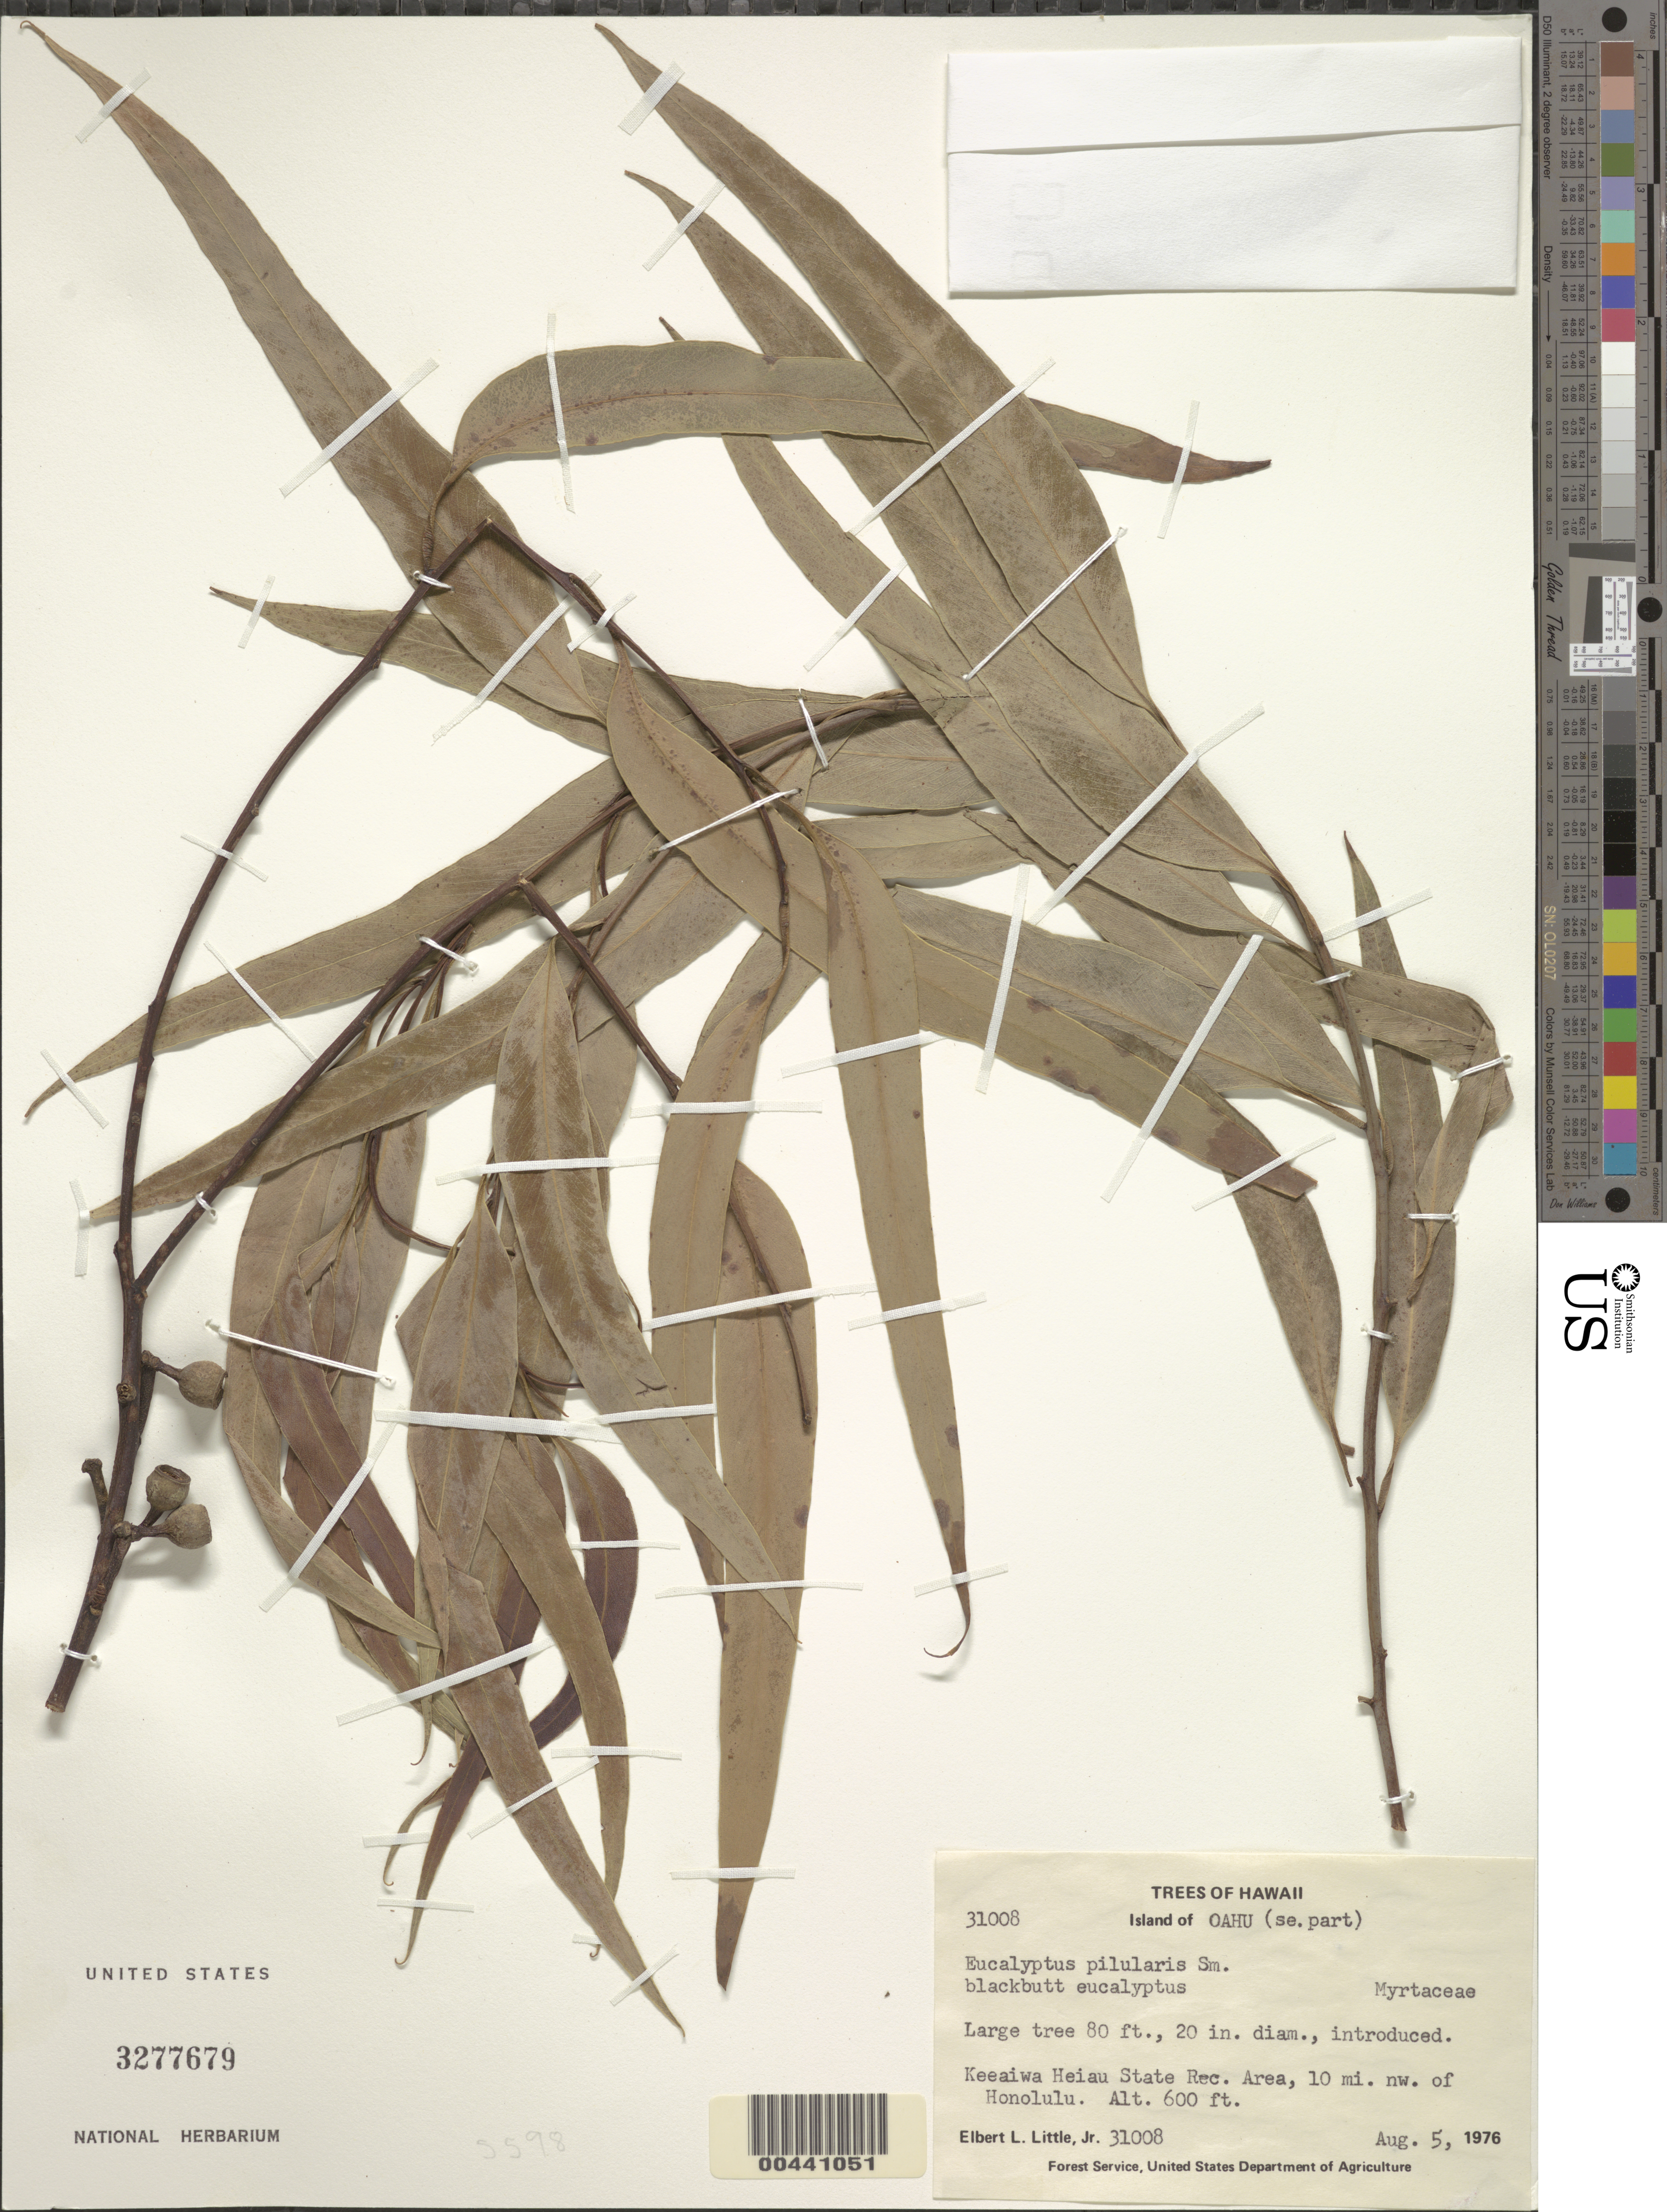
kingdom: Plantae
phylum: Tracheophyta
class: Magnoliopsida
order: Myrtales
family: Myrtaceae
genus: Eucalyptus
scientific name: Eucalyptus pilularis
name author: Sm.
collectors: E. L. Little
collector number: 31008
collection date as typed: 5 Aug 1976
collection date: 1976-08-05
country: United States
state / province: Hawaii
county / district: Honolulu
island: Oahu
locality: SE part of oahu, Keeaiwa Heiau State Rec. Area, 10 mi NW of Honolulu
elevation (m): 183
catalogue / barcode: US 3277679